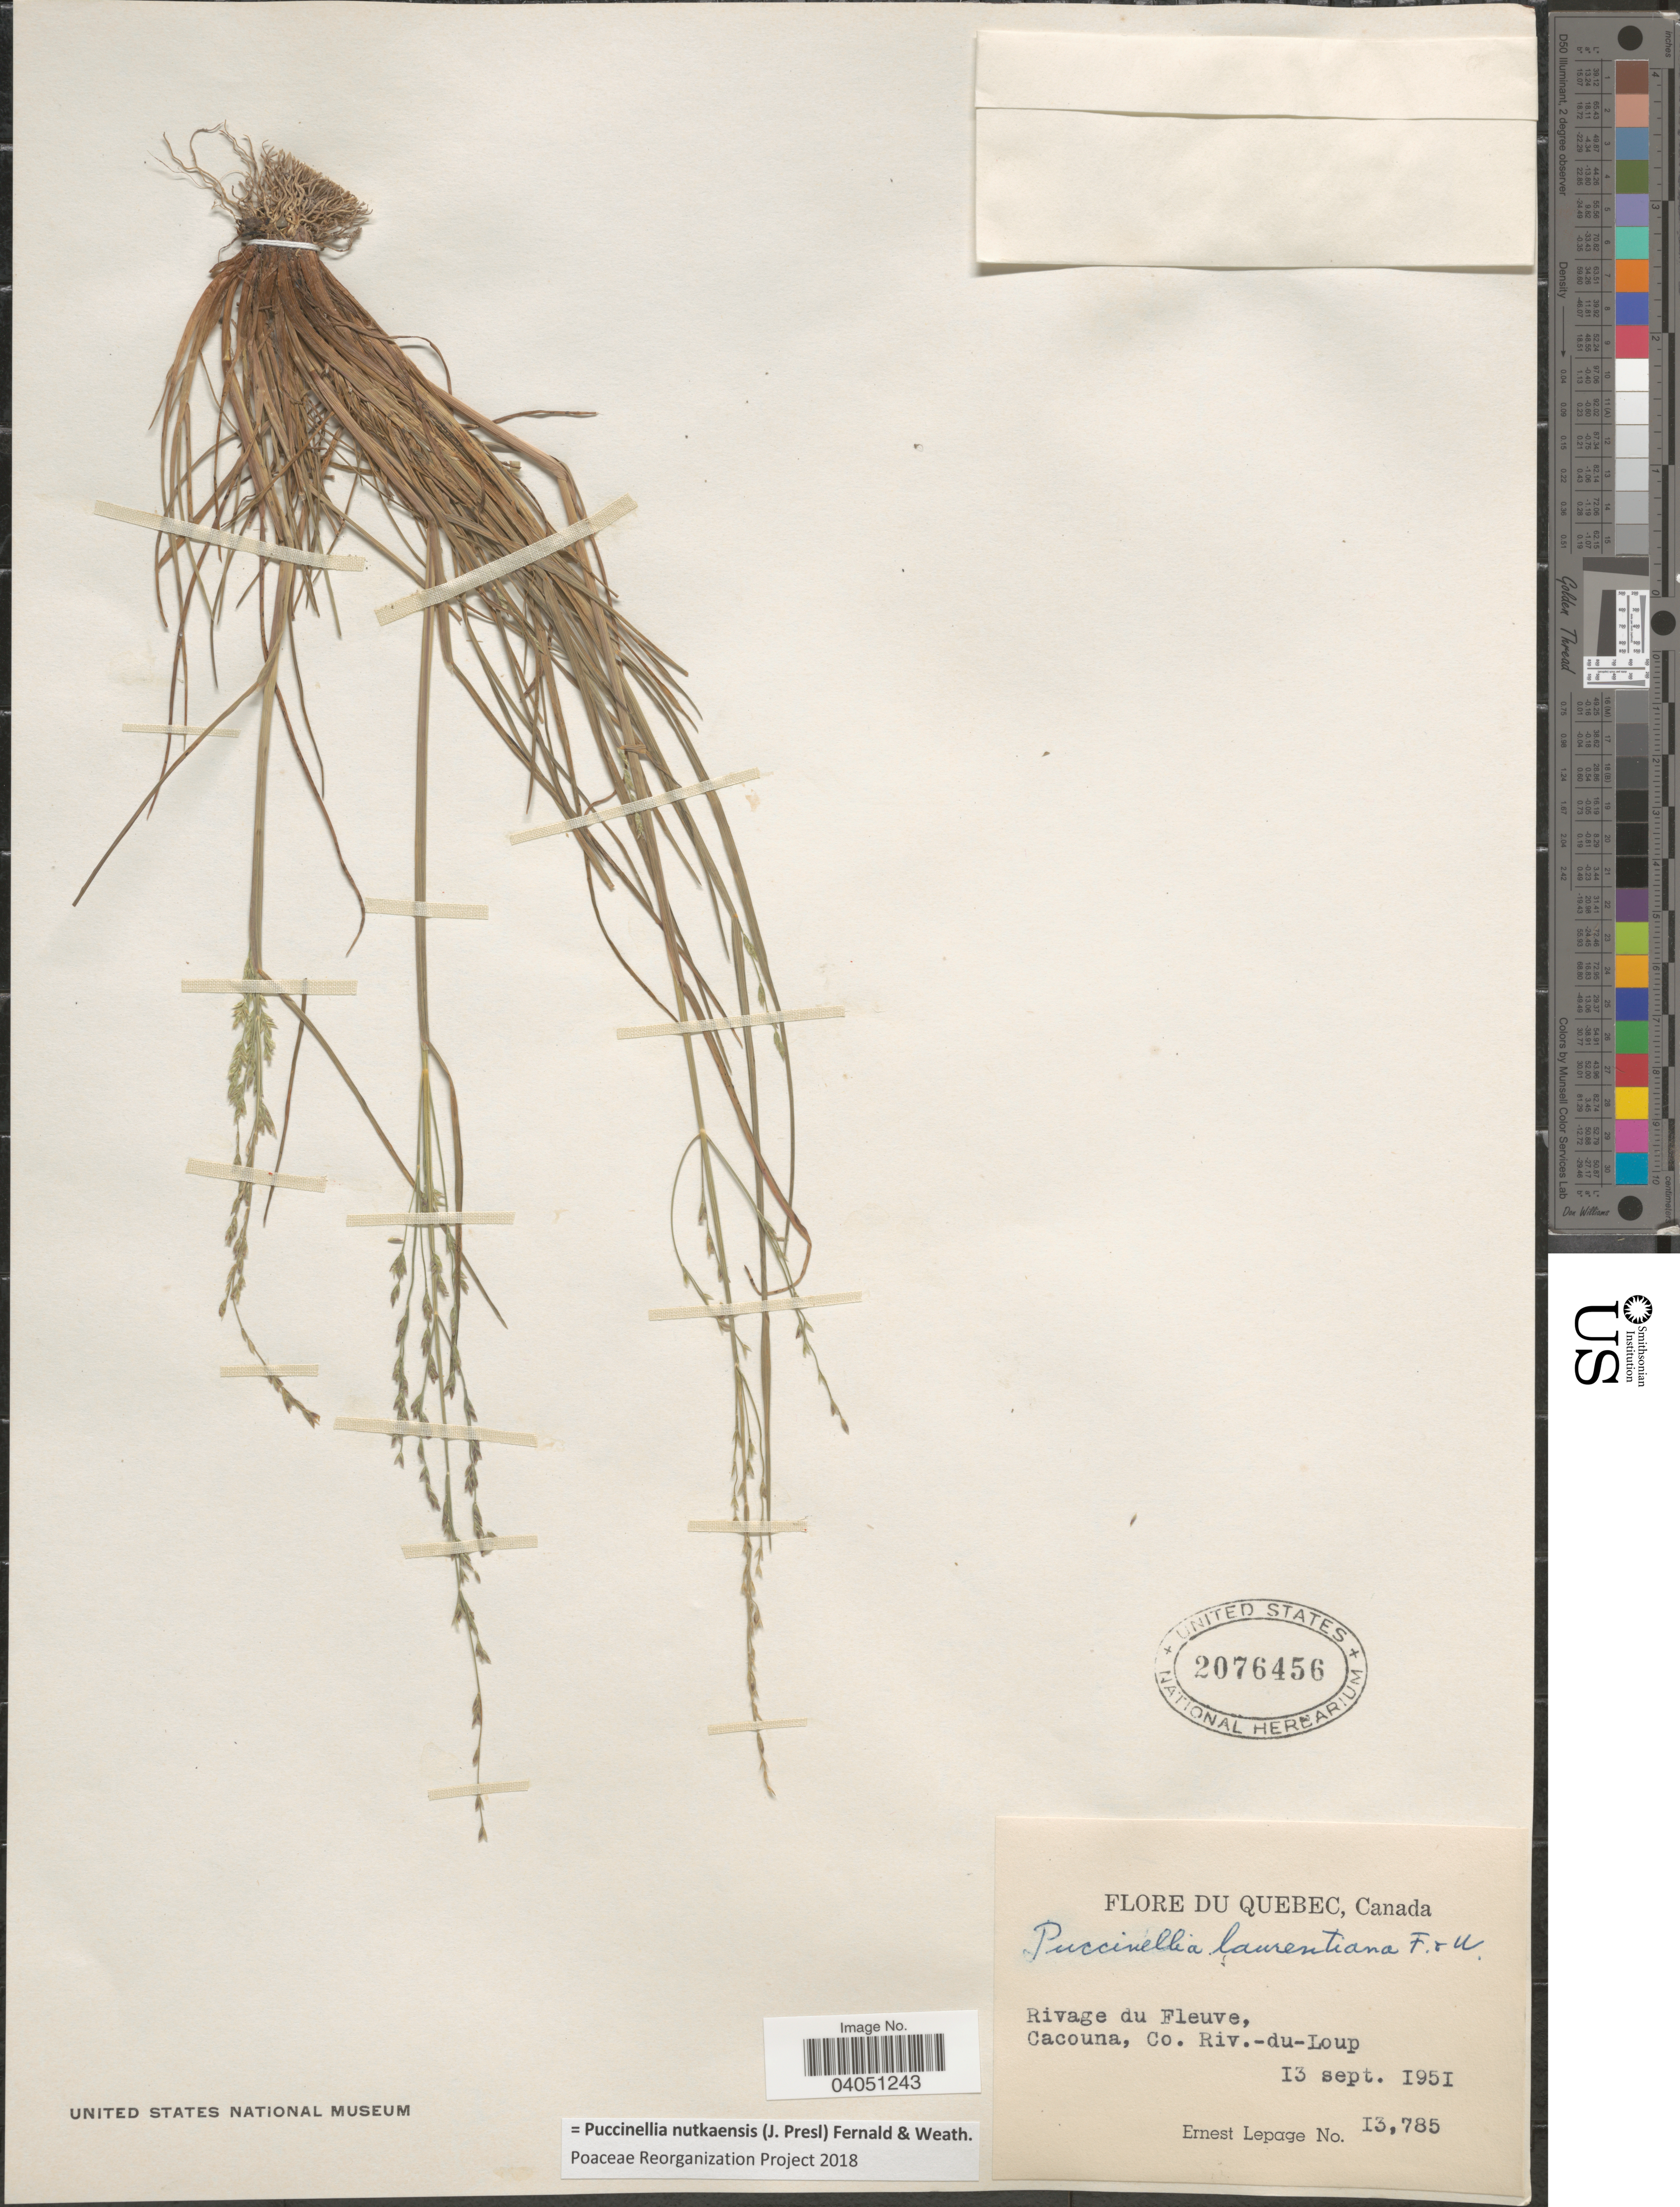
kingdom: Plantae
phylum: Tracheophyta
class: Liliopsida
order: Poales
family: Poaceae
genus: Puccinellia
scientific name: Puccinellia nutkaensis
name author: (J. Presl) Fernald & Weath.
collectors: E. Lepage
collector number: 13785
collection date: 1951-09-13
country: Canada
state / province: Quebec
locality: Rivage du Fleuve, Cacouna, Co. Riv.-du-Loup.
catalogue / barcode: US 2076456